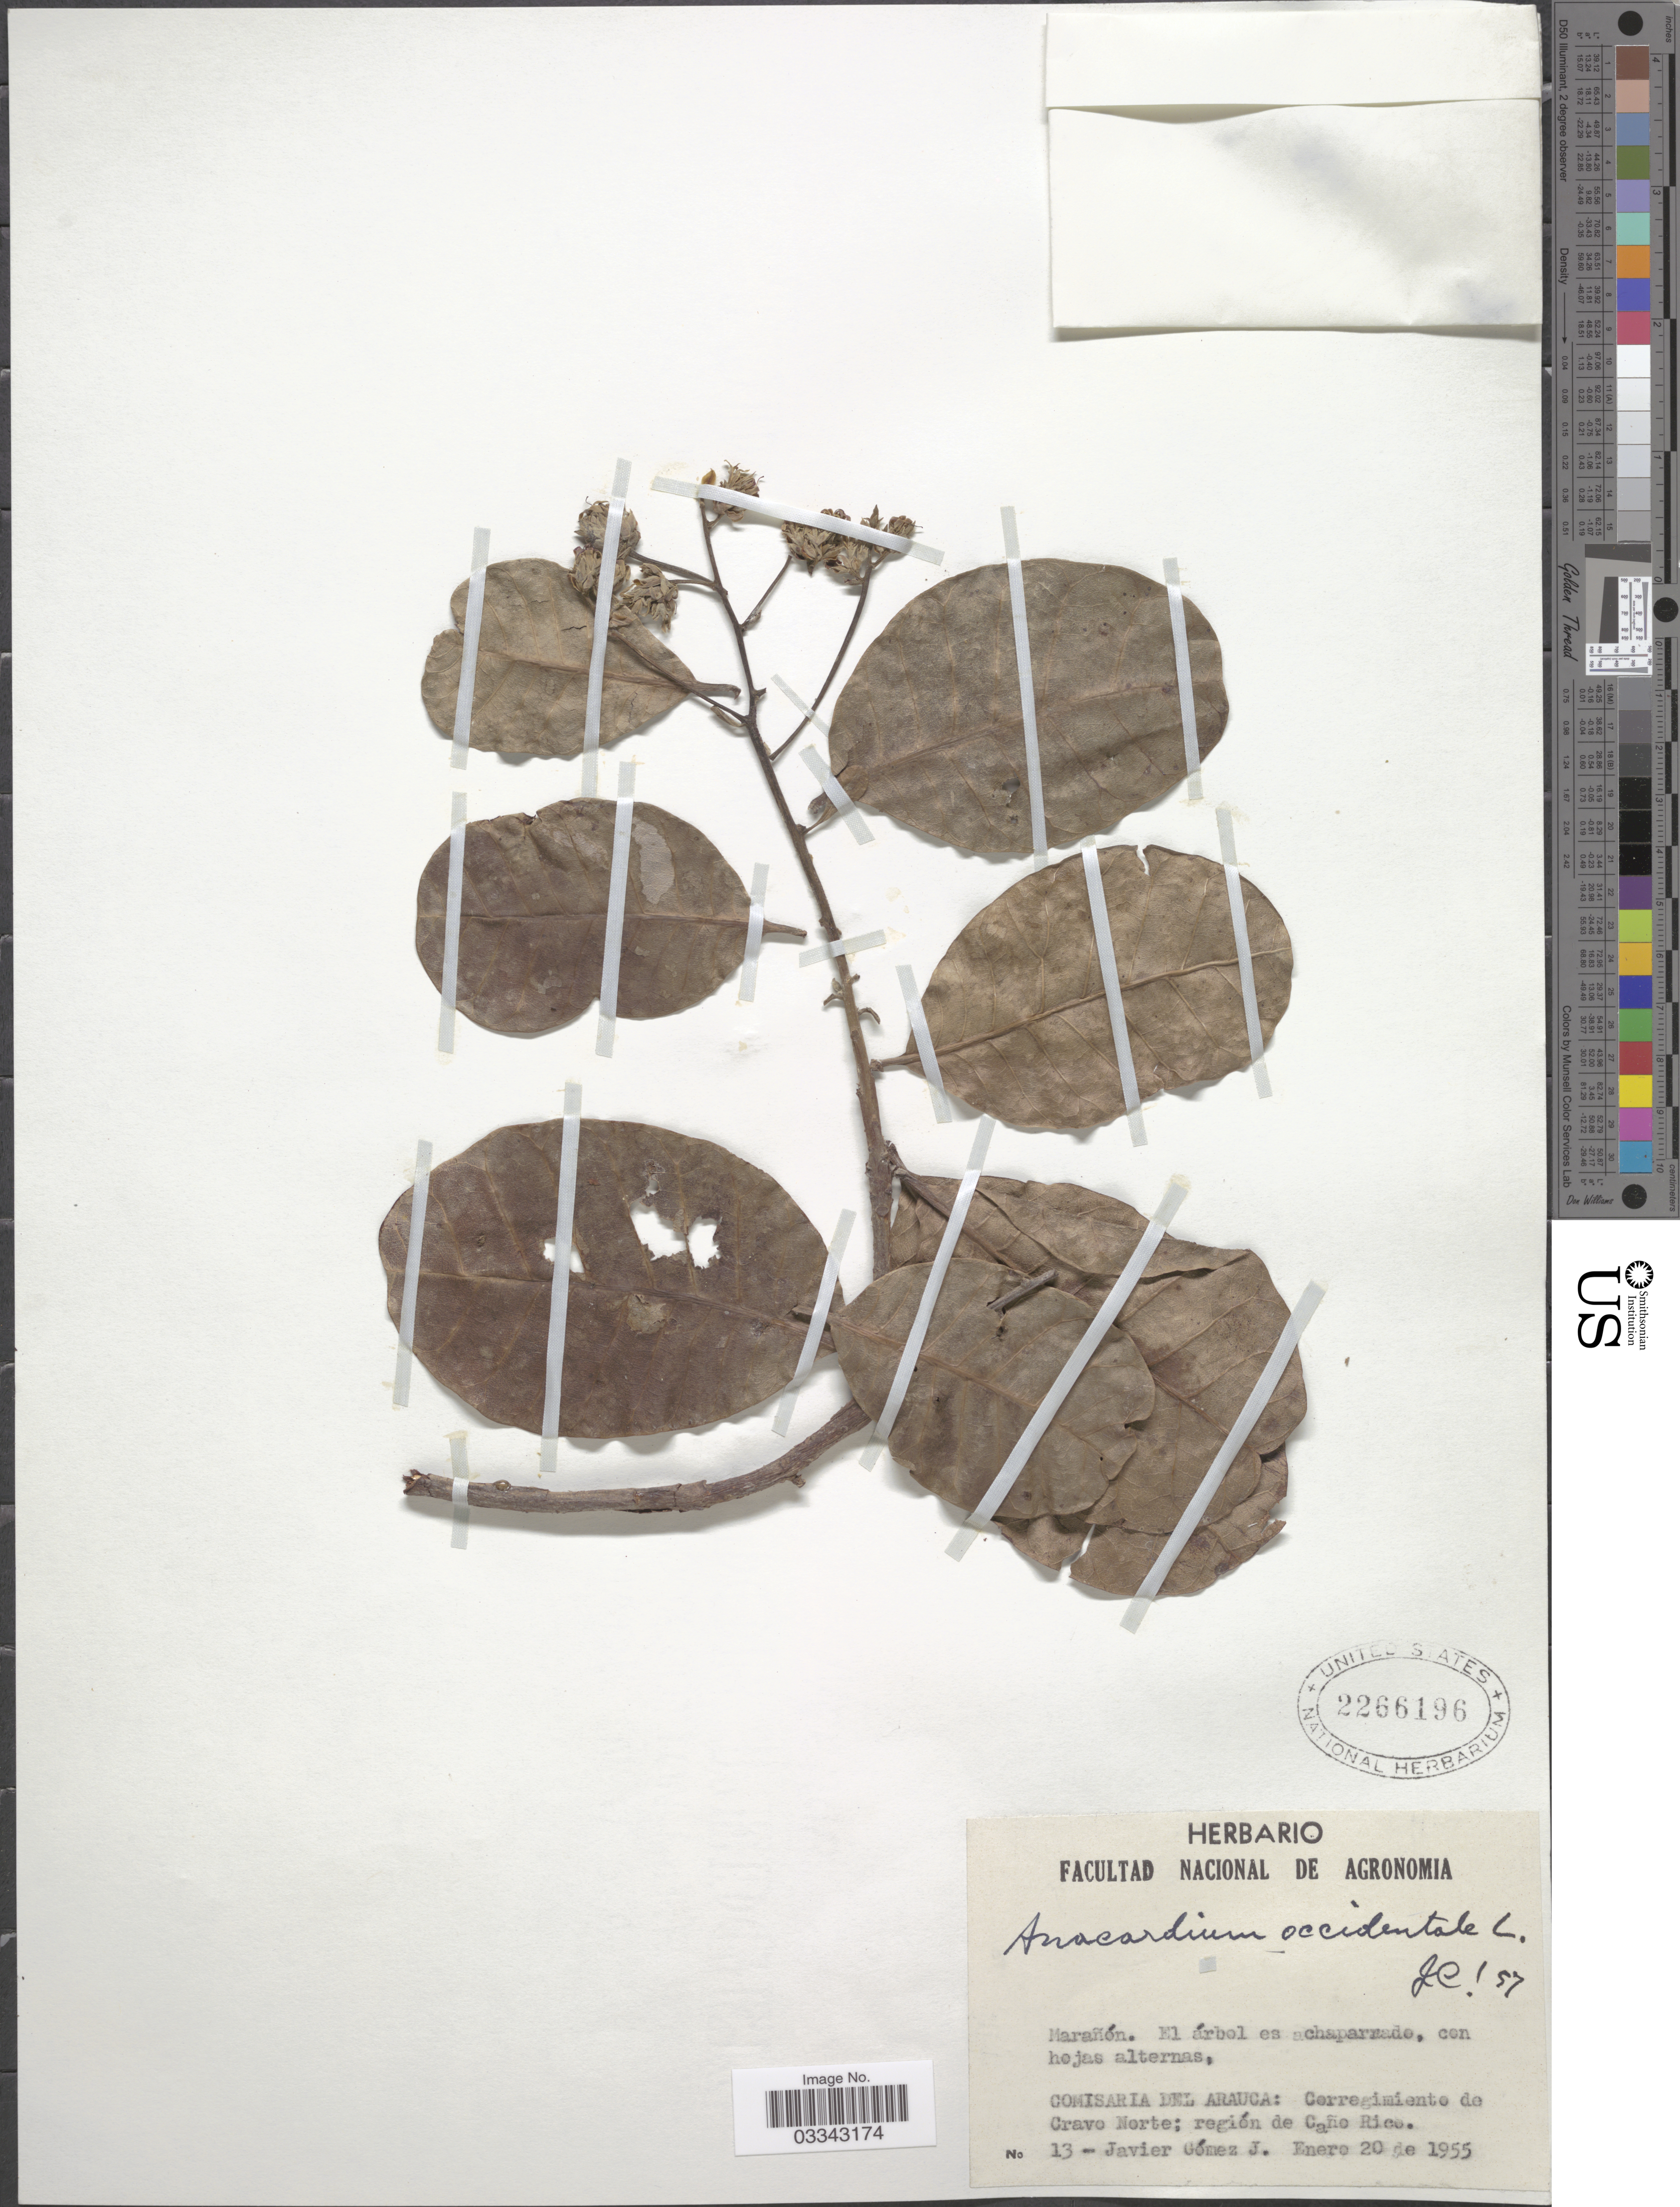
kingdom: Plantae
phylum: Tracheophyta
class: Magnoliopsida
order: Sapindales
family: Anacardiaceae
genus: Anacardium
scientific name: Anacardium occidentale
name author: L.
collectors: G. Javier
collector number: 13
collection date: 1955-01-20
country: Colombia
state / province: Arauca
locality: Comisaria del Arauca: Corregimiento de Cravo Norte; región de Caño Rico.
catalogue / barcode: US 2266196